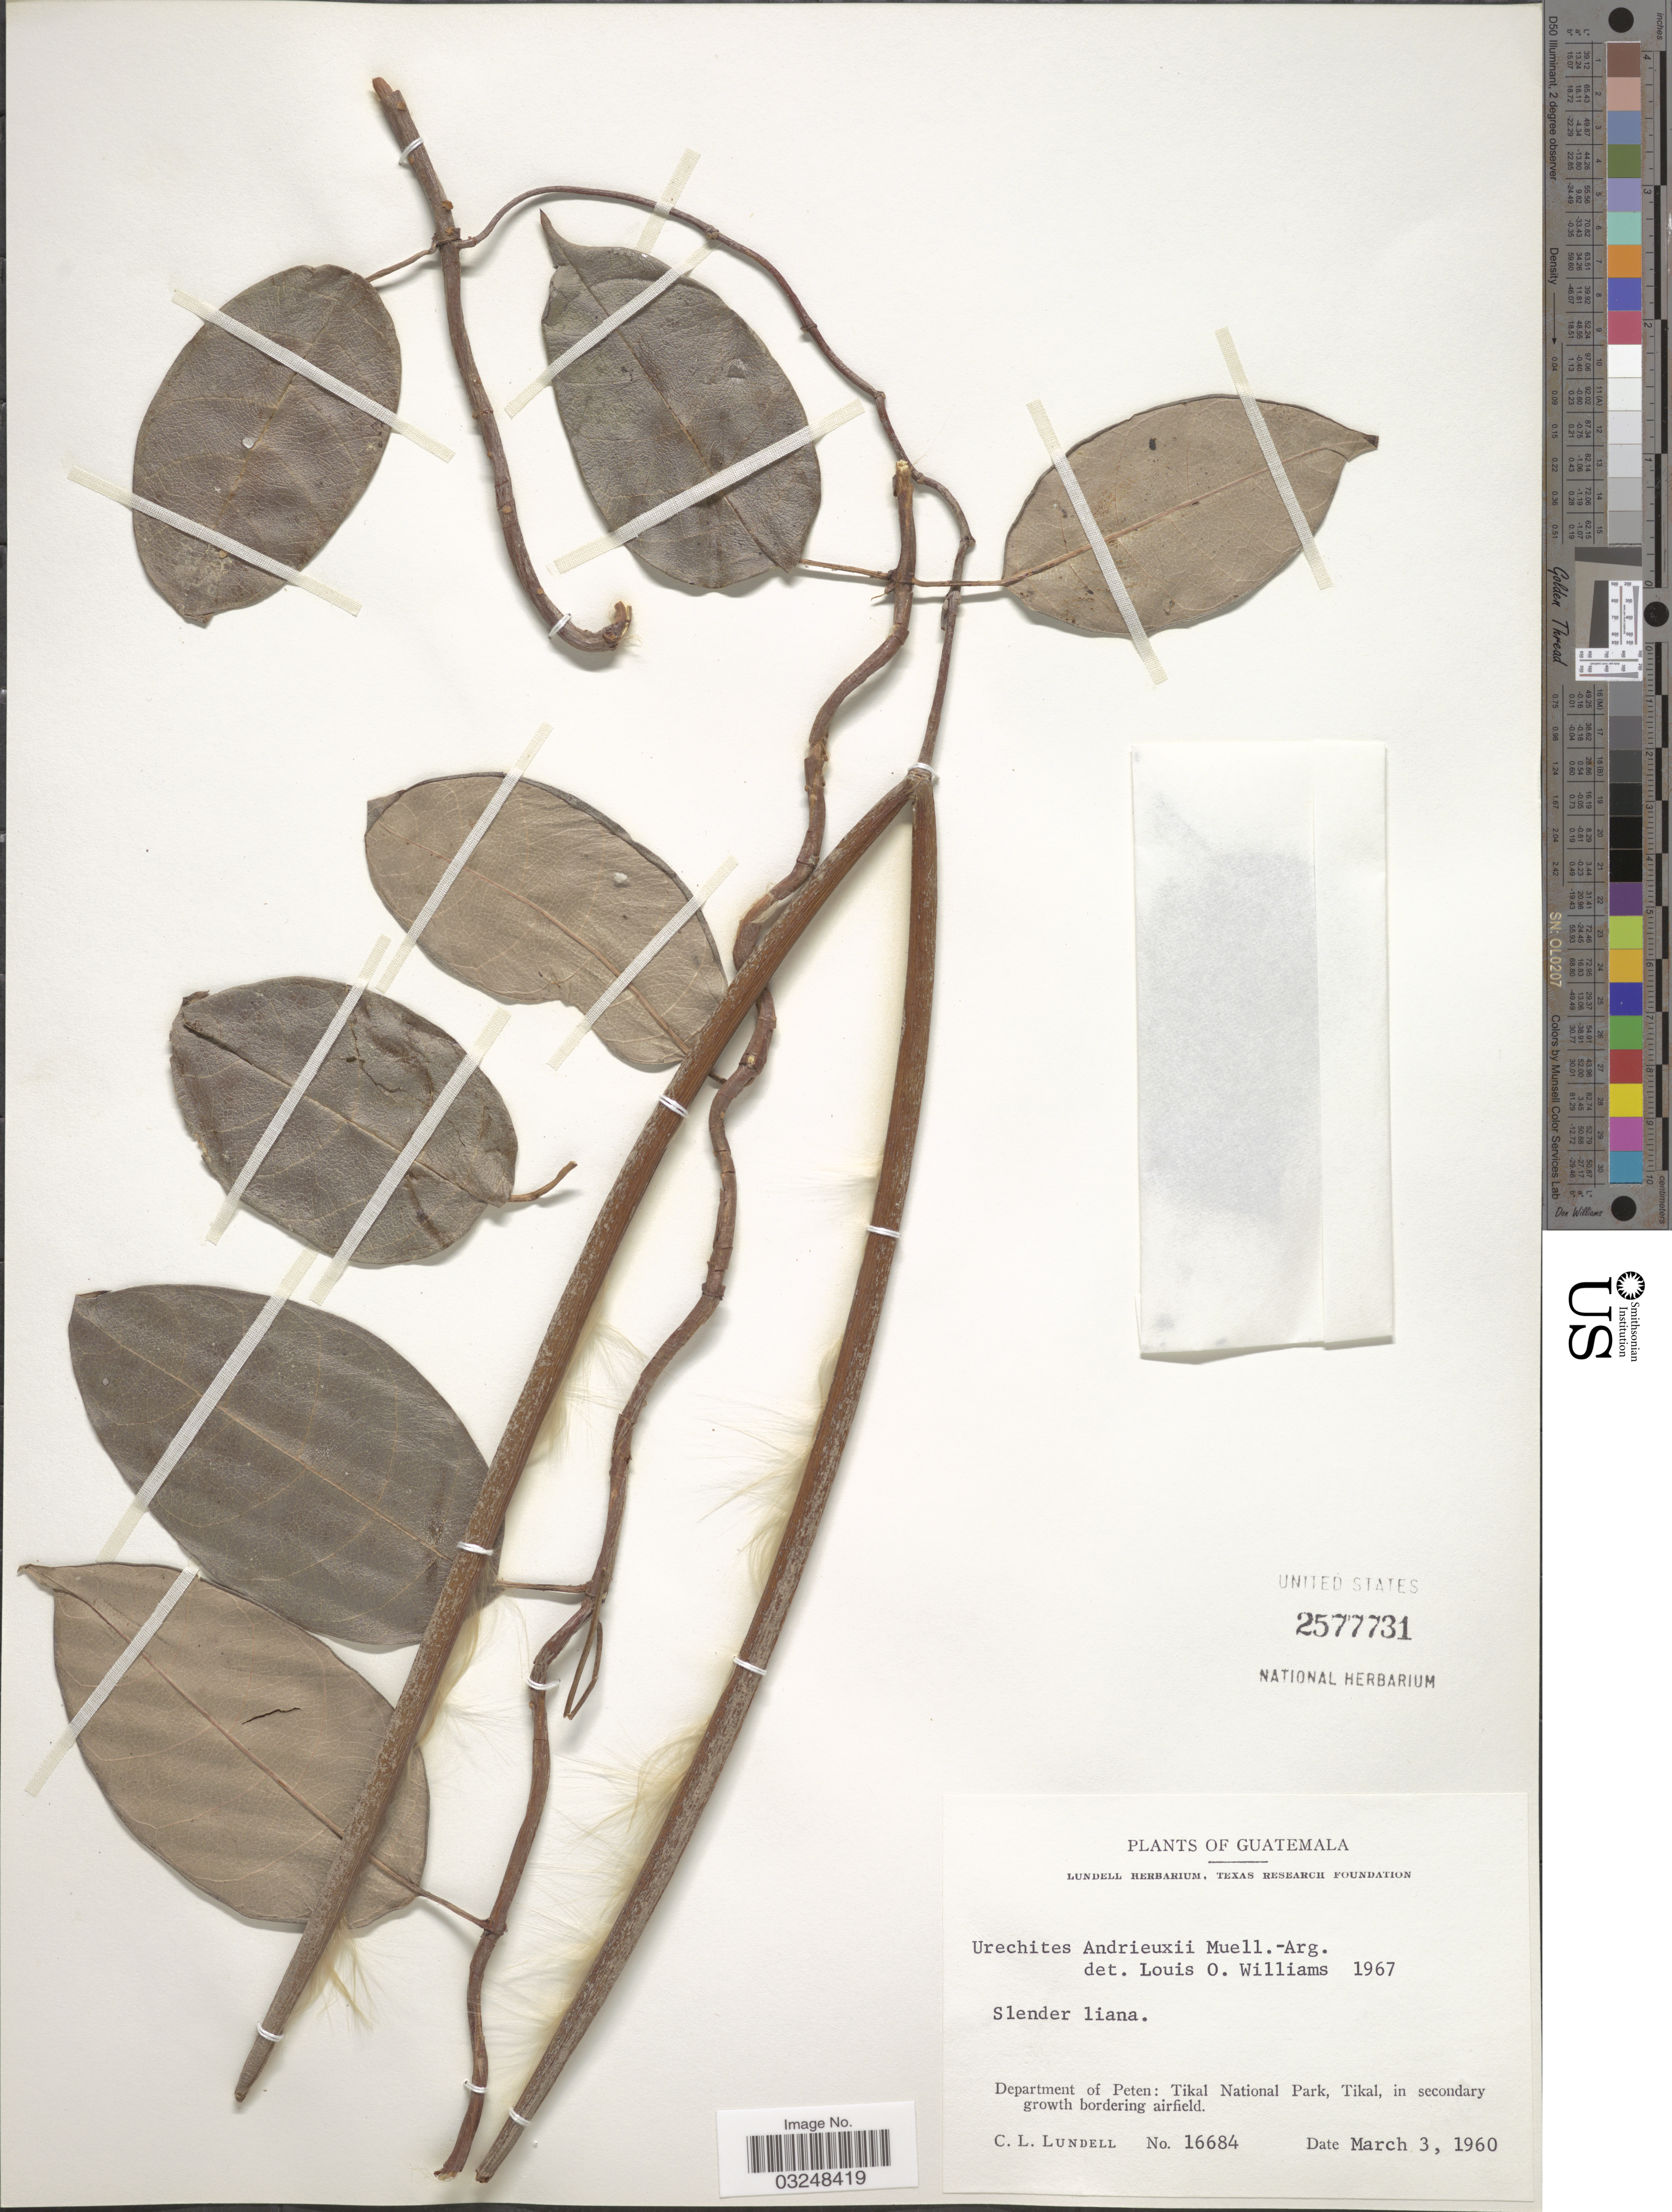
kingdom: Plantae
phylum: Tracheophyta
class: Magnoliopsida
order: Gentianales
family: Apocynaceae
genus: Urechites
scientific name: Urechites andrieuxii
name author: Müll. Arg.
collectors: C. L. Lundell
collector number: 16684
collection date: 1960-03-03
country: Guatemala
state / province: El Petén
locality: Department of Peten: Tikal National Park, Tikal, in secondary growth bordering airfield.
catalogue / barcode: US 2577731